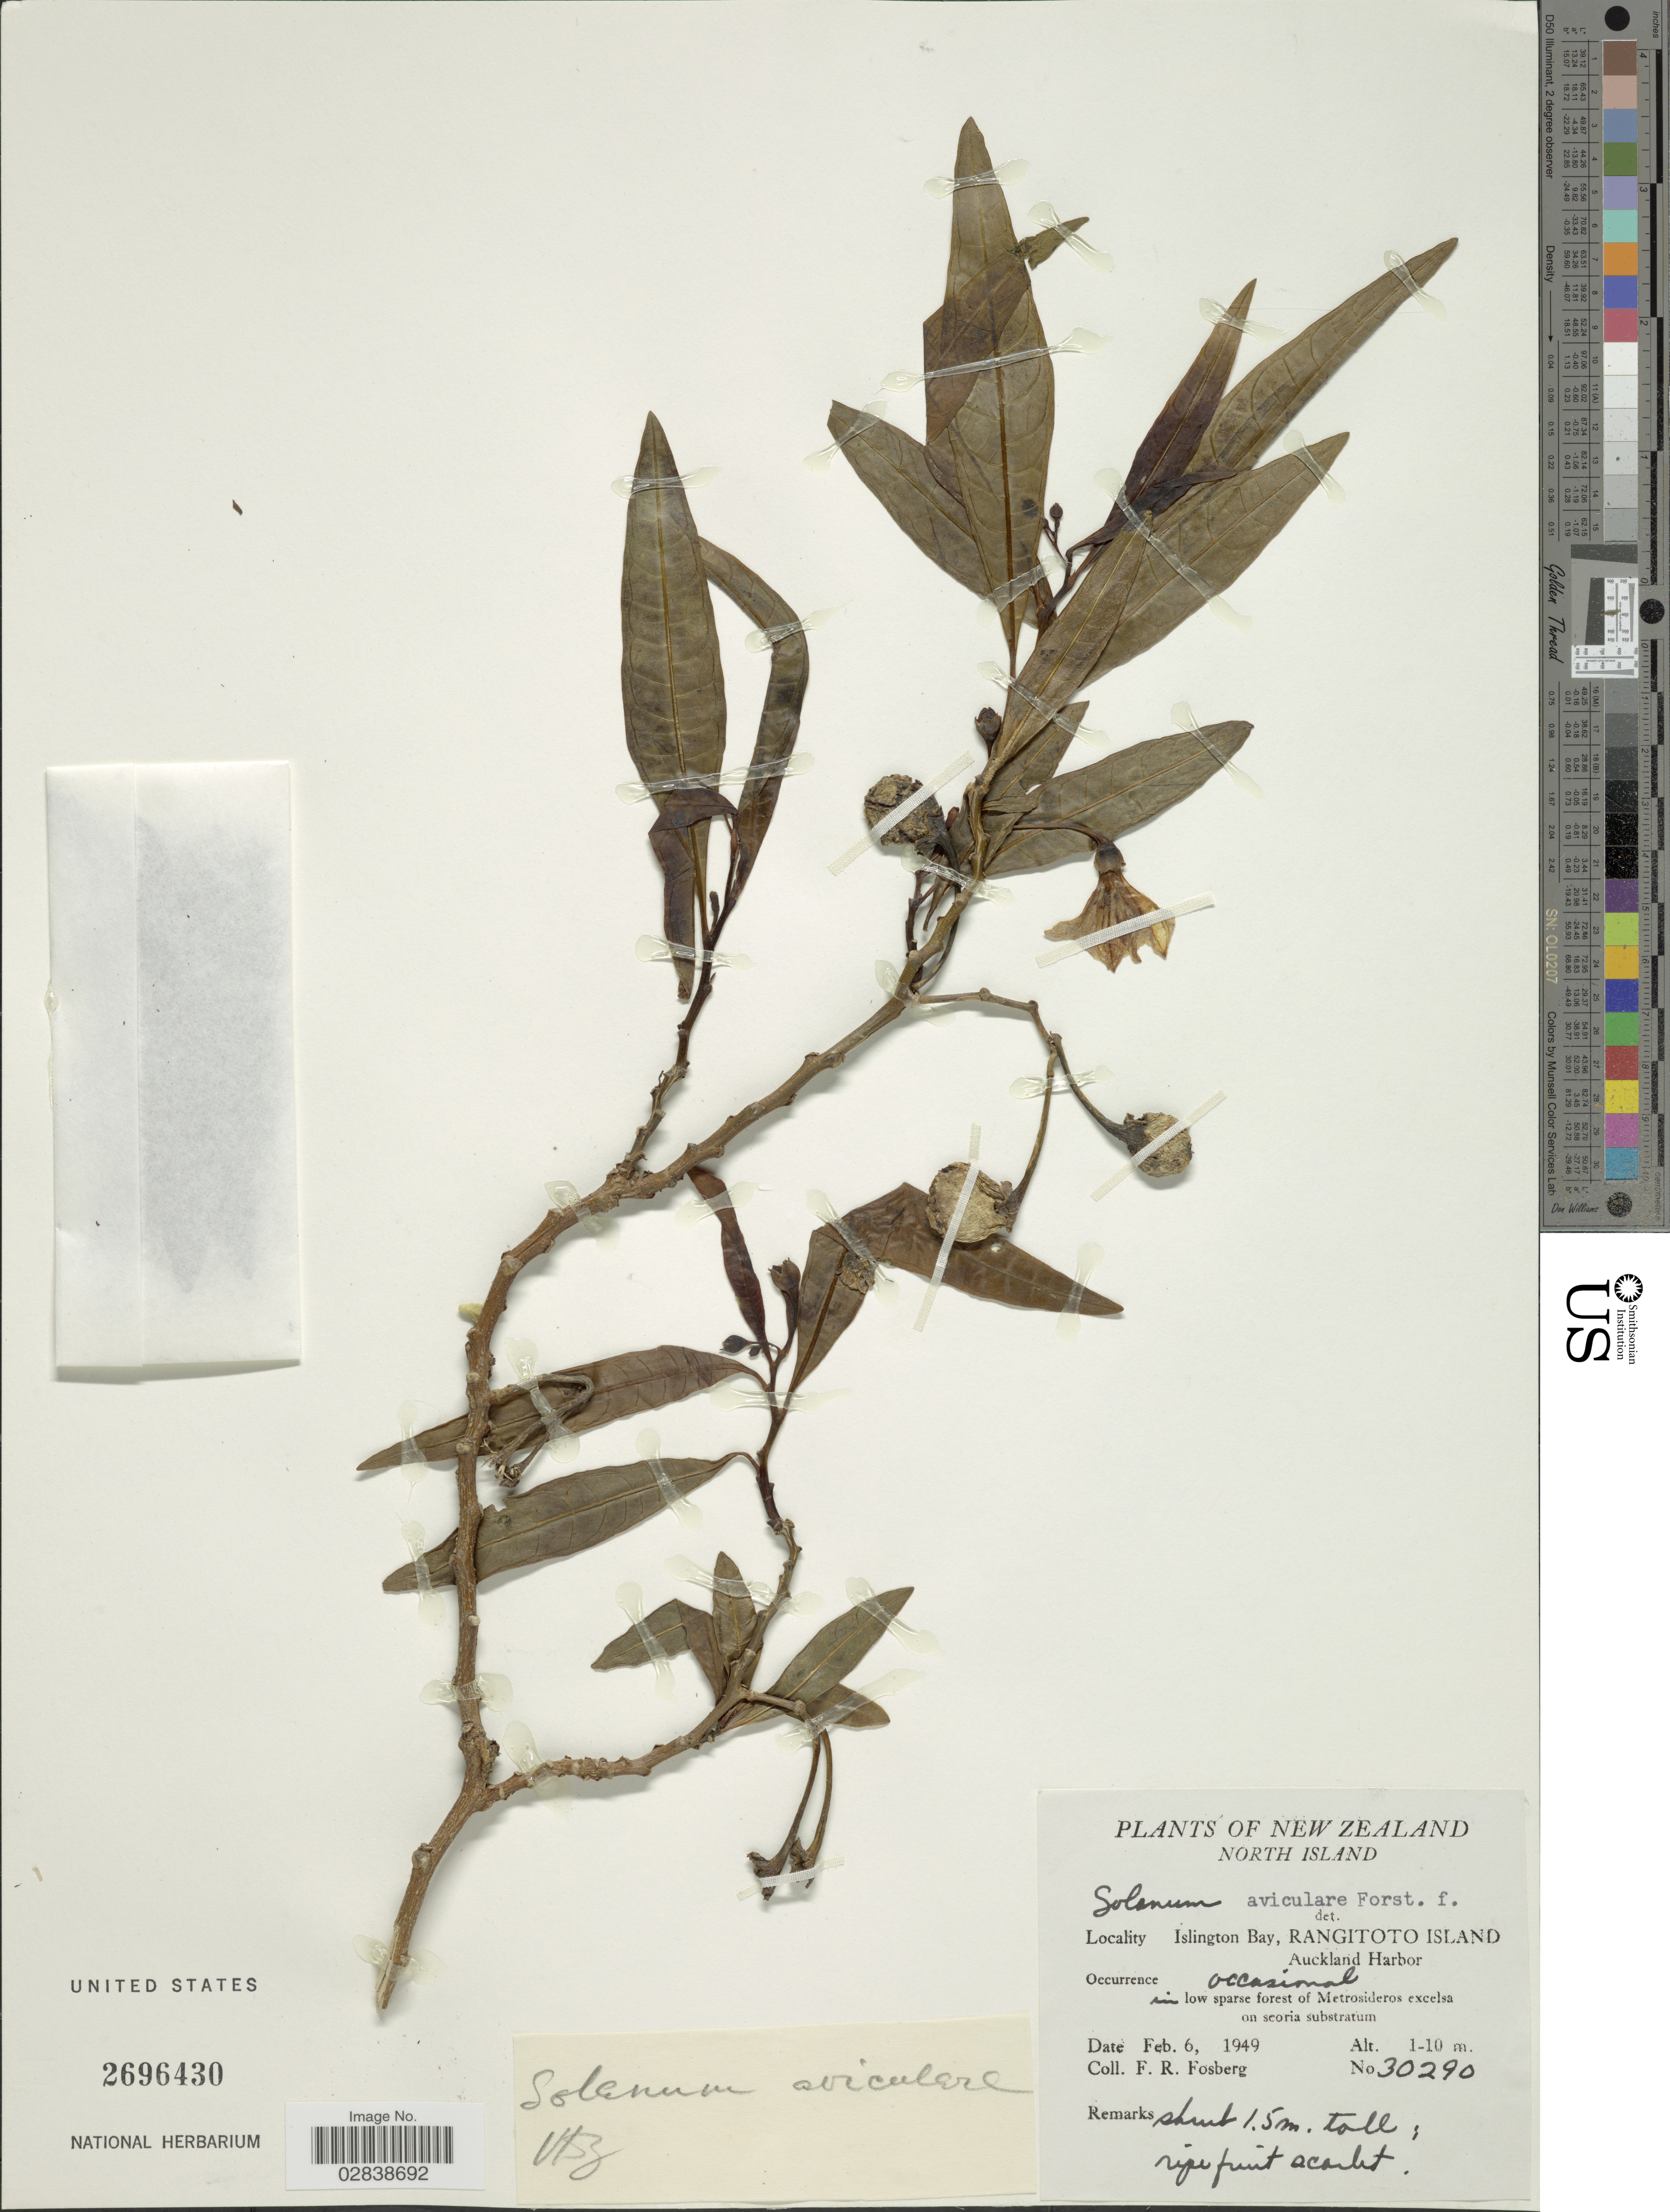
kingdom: Plantae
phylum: Tracheophyta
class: Magnoliopsida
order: Solanales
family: Solanaceae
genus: Solanum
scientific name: Solanum aviculare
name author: G. Forst.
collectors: F. R. Fosberg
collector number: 30290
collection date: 1949-02-06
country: New Zealand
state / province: Auckland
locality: North Island, Islington Bay, Rangitoto Island, Auckland Harbor.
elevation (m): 1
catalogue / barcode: US 2696430